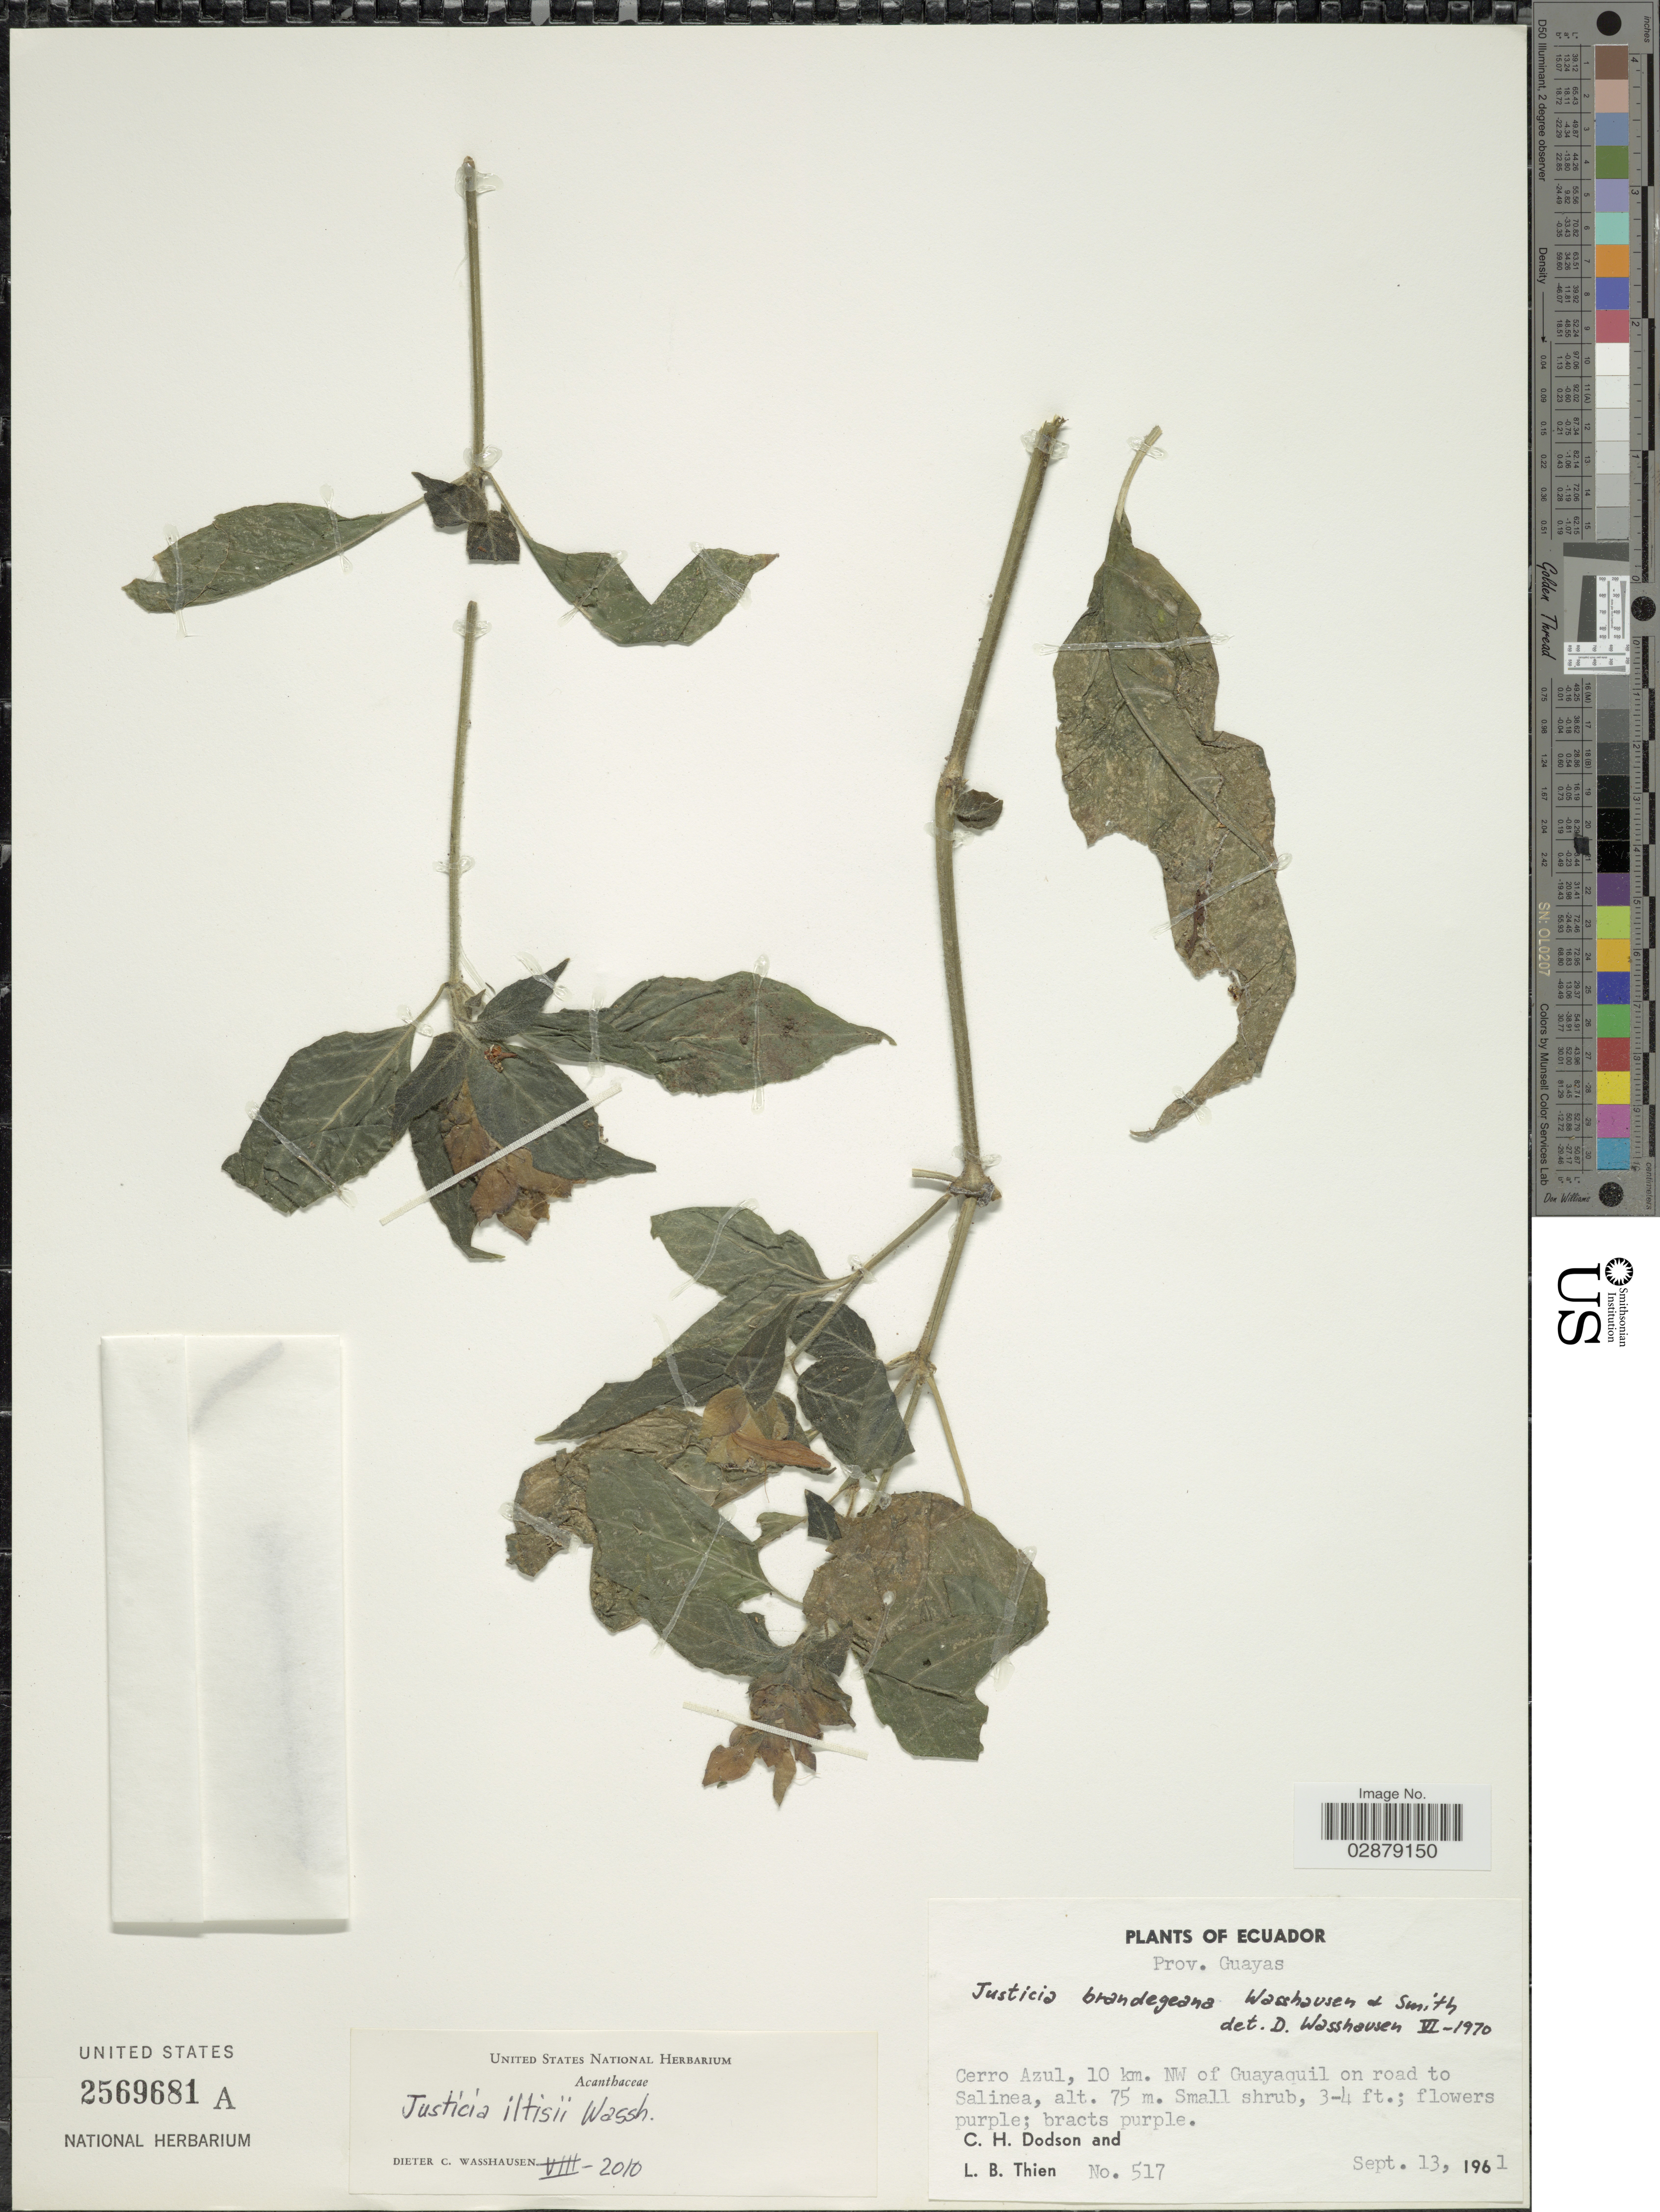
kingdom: Plantae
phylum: Tracheophyta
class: Magnoliopsida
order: Lamiales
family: Acanthaceae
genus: Justicia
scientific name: Justicia iltisii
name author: Wassh.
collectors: C. H. Dodson & L. Thien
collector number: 517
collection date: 1961-09-13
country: Ecuador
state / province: Guayas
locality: Cerro Azul, 10 km. NW of Guayaquil on road to Salinea.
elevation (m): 75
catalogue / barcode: US 2569681A